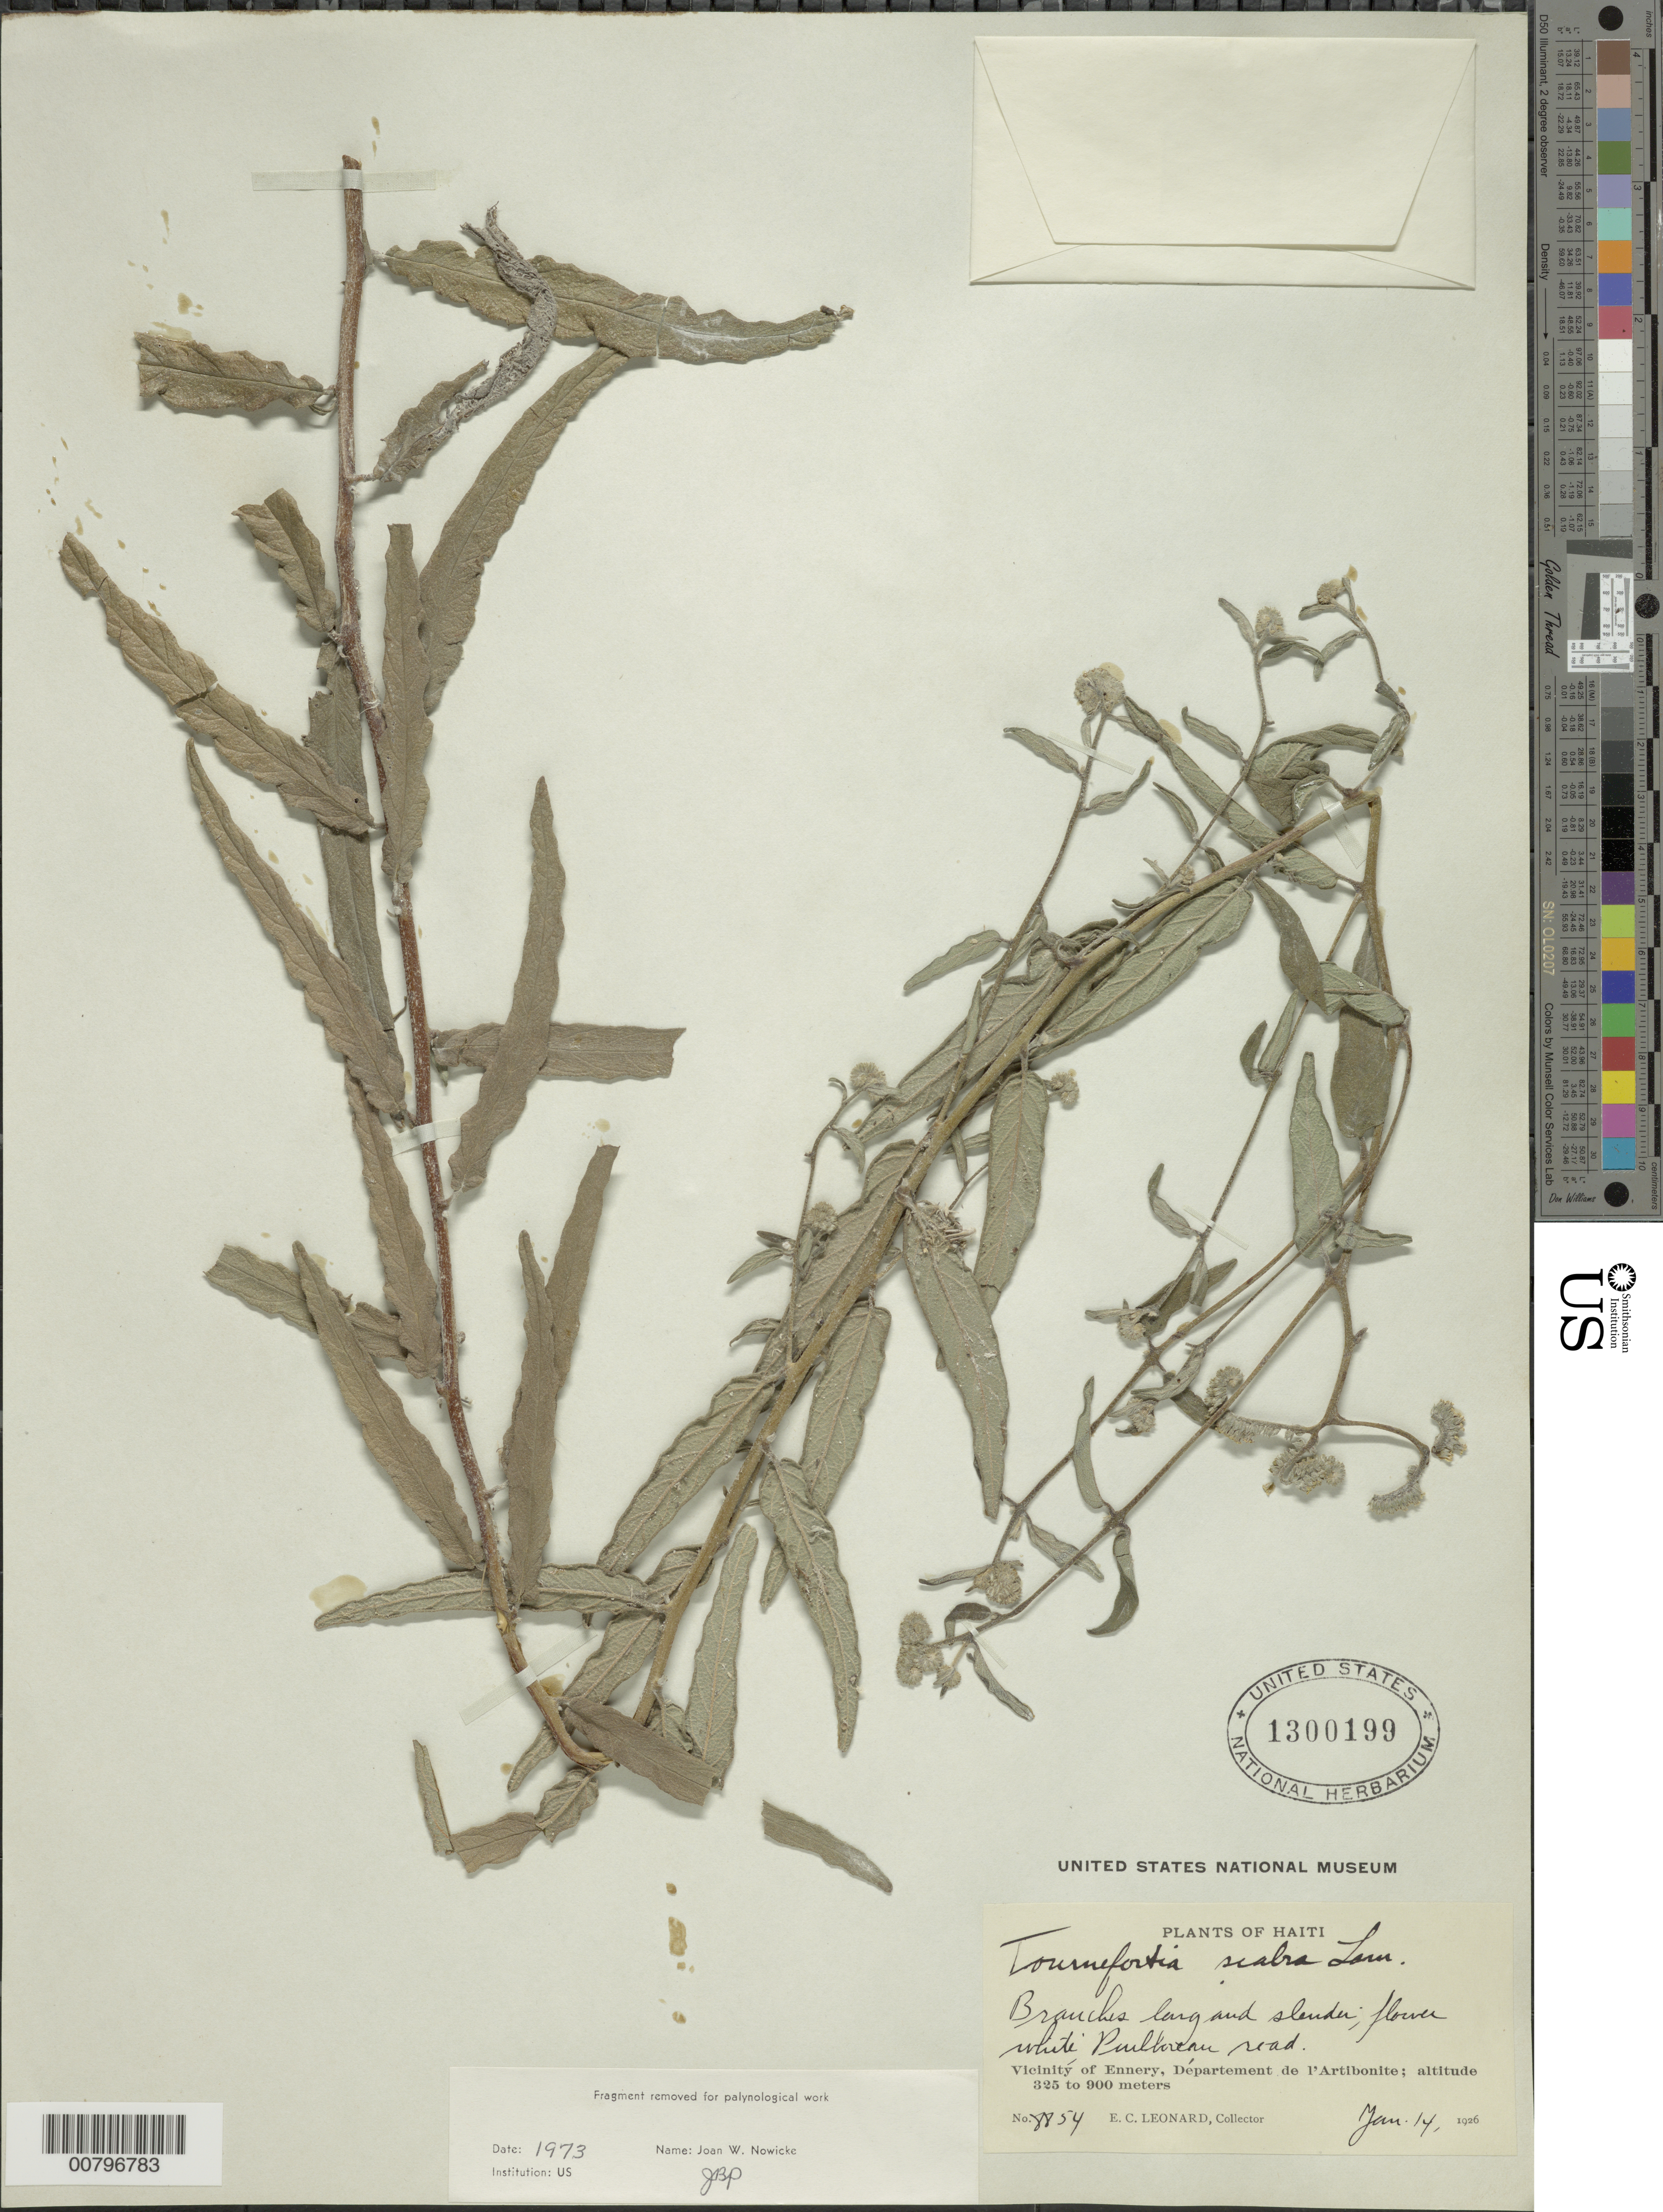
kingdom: Plantae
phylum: Tracheophyta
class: Magnoliopsida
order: Boraginales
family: Heliotropiaceae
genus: Tournefortia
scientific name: Tournefortia scabra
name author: Lam.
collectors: E. C. Leonard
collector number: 8854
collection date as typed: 14 Jan 1926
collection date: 1926-01-14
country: Haiti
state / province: Artibonite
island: Hispaniola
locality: Vicinity of Ennery, Puilboreau road.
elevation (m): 325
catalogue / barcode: US 1300199